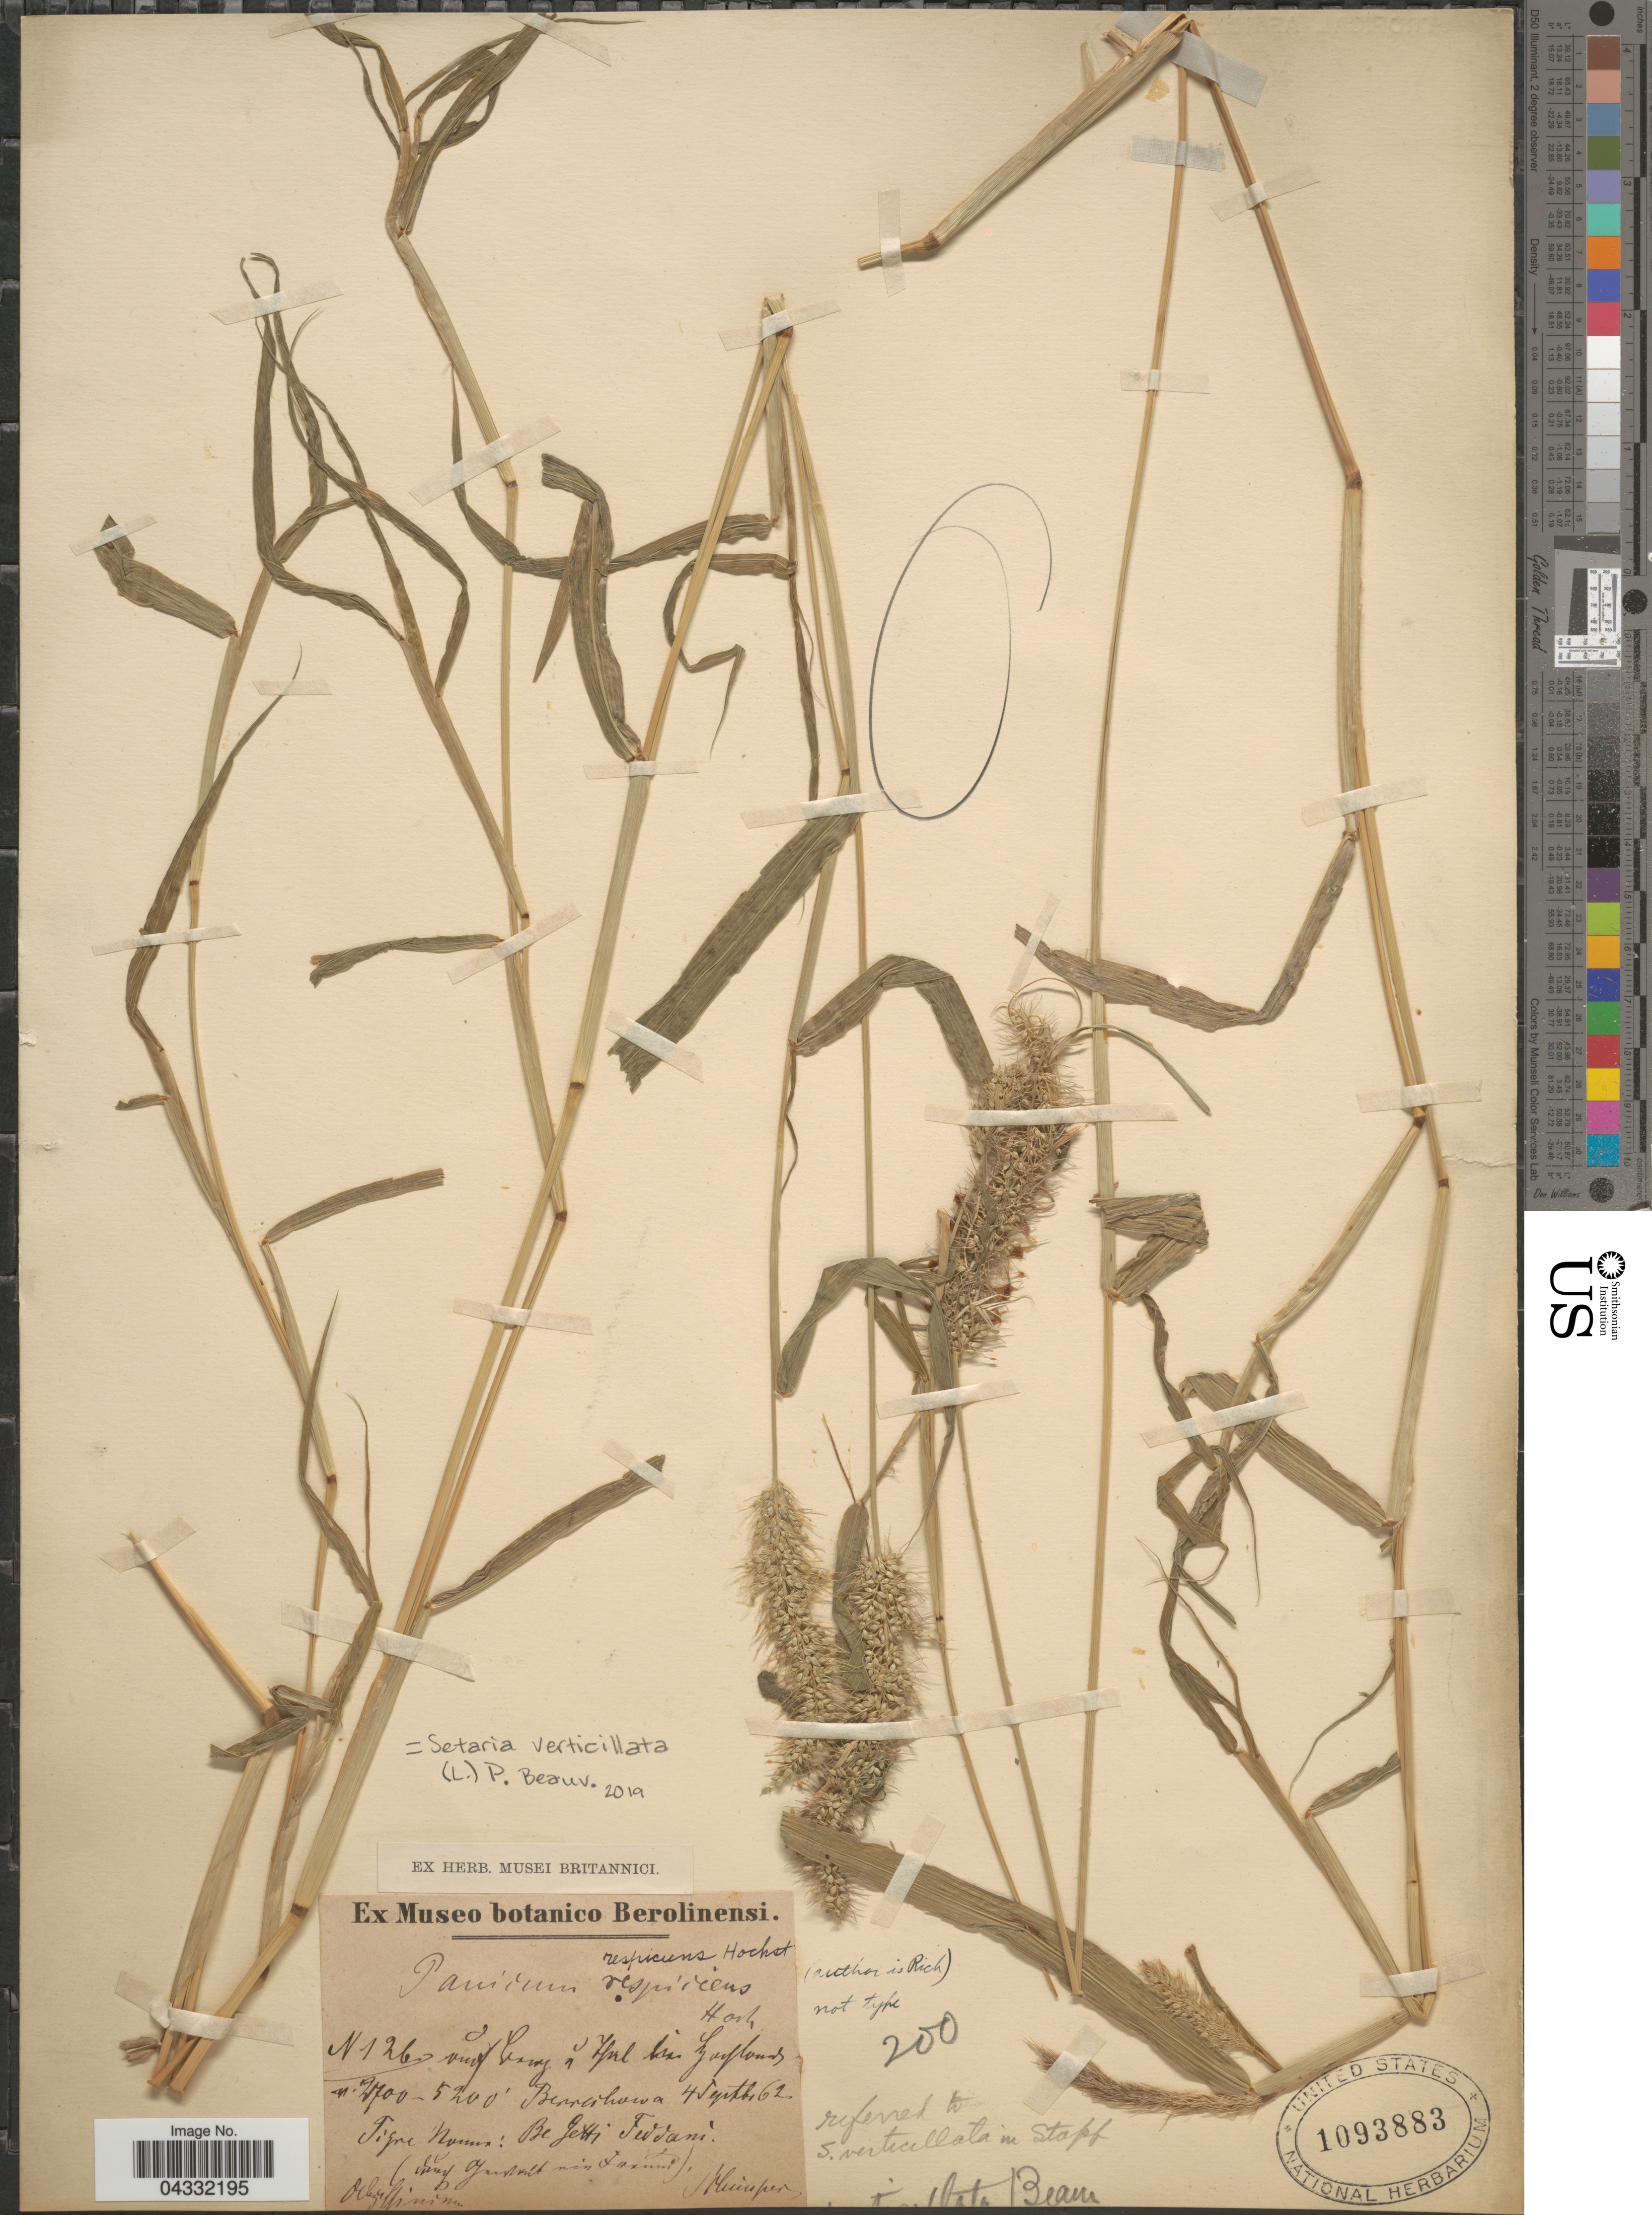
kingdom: Plantae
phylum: Tracheophyta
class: Liliopsida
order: Poales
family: Poaceae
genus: Setaria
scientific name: Setaria verticillata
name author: (L.) P. Beauv.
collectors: -. Schimper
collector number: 126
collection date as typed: Transcribed d/m/y: 4/9/62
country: Ethiopia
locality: X. Abyssinium.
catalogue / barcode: US 1093883